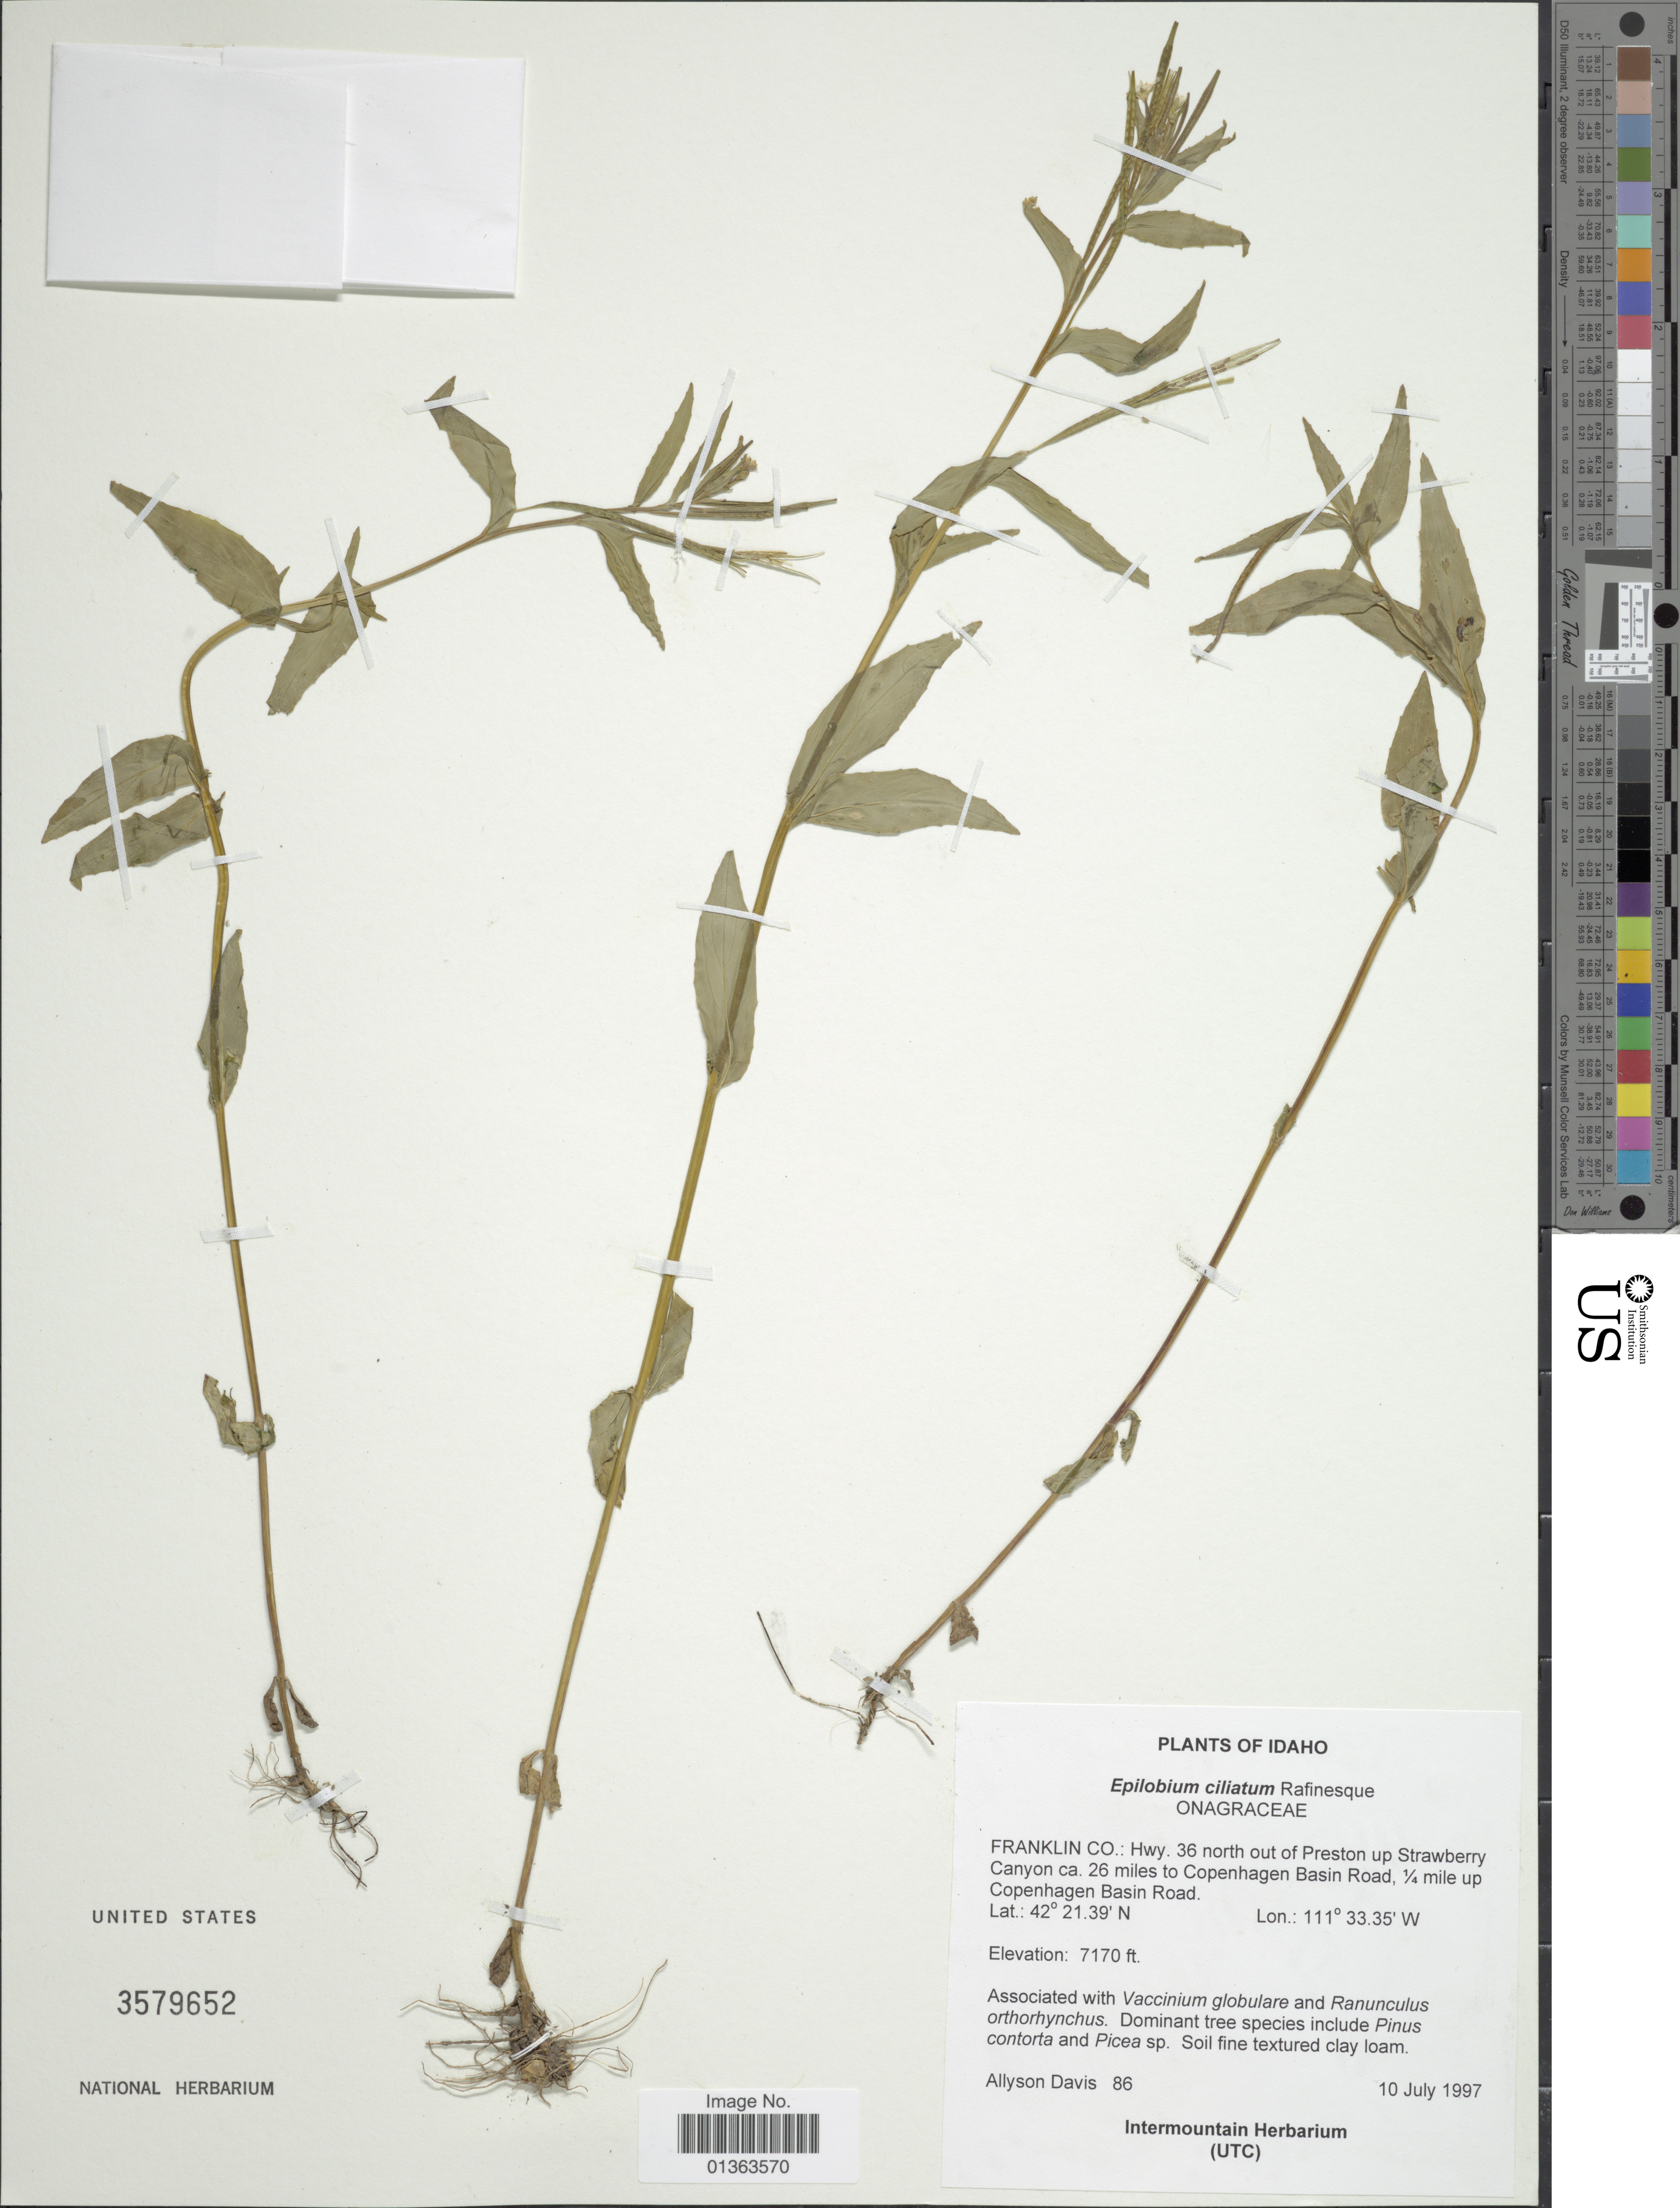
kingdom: Plantae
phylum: Tracheophyta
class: Magnoliopsida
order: Myrtales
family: Onagraceae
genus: Epilobium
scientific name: Epilobium ciliatum subsp. ciliatum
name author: Raf.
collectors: A. Davis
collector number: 86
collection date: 1997-07-10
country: United States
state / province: Idaho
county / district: Franklin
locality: Hwy. 36 north out of Preston up Strawberry Canyon ca. 26 miles to Copenhagen Basin Road, ¼ mile up Copenhagen Basin Road.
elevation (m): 2185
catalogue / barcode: US 3579652